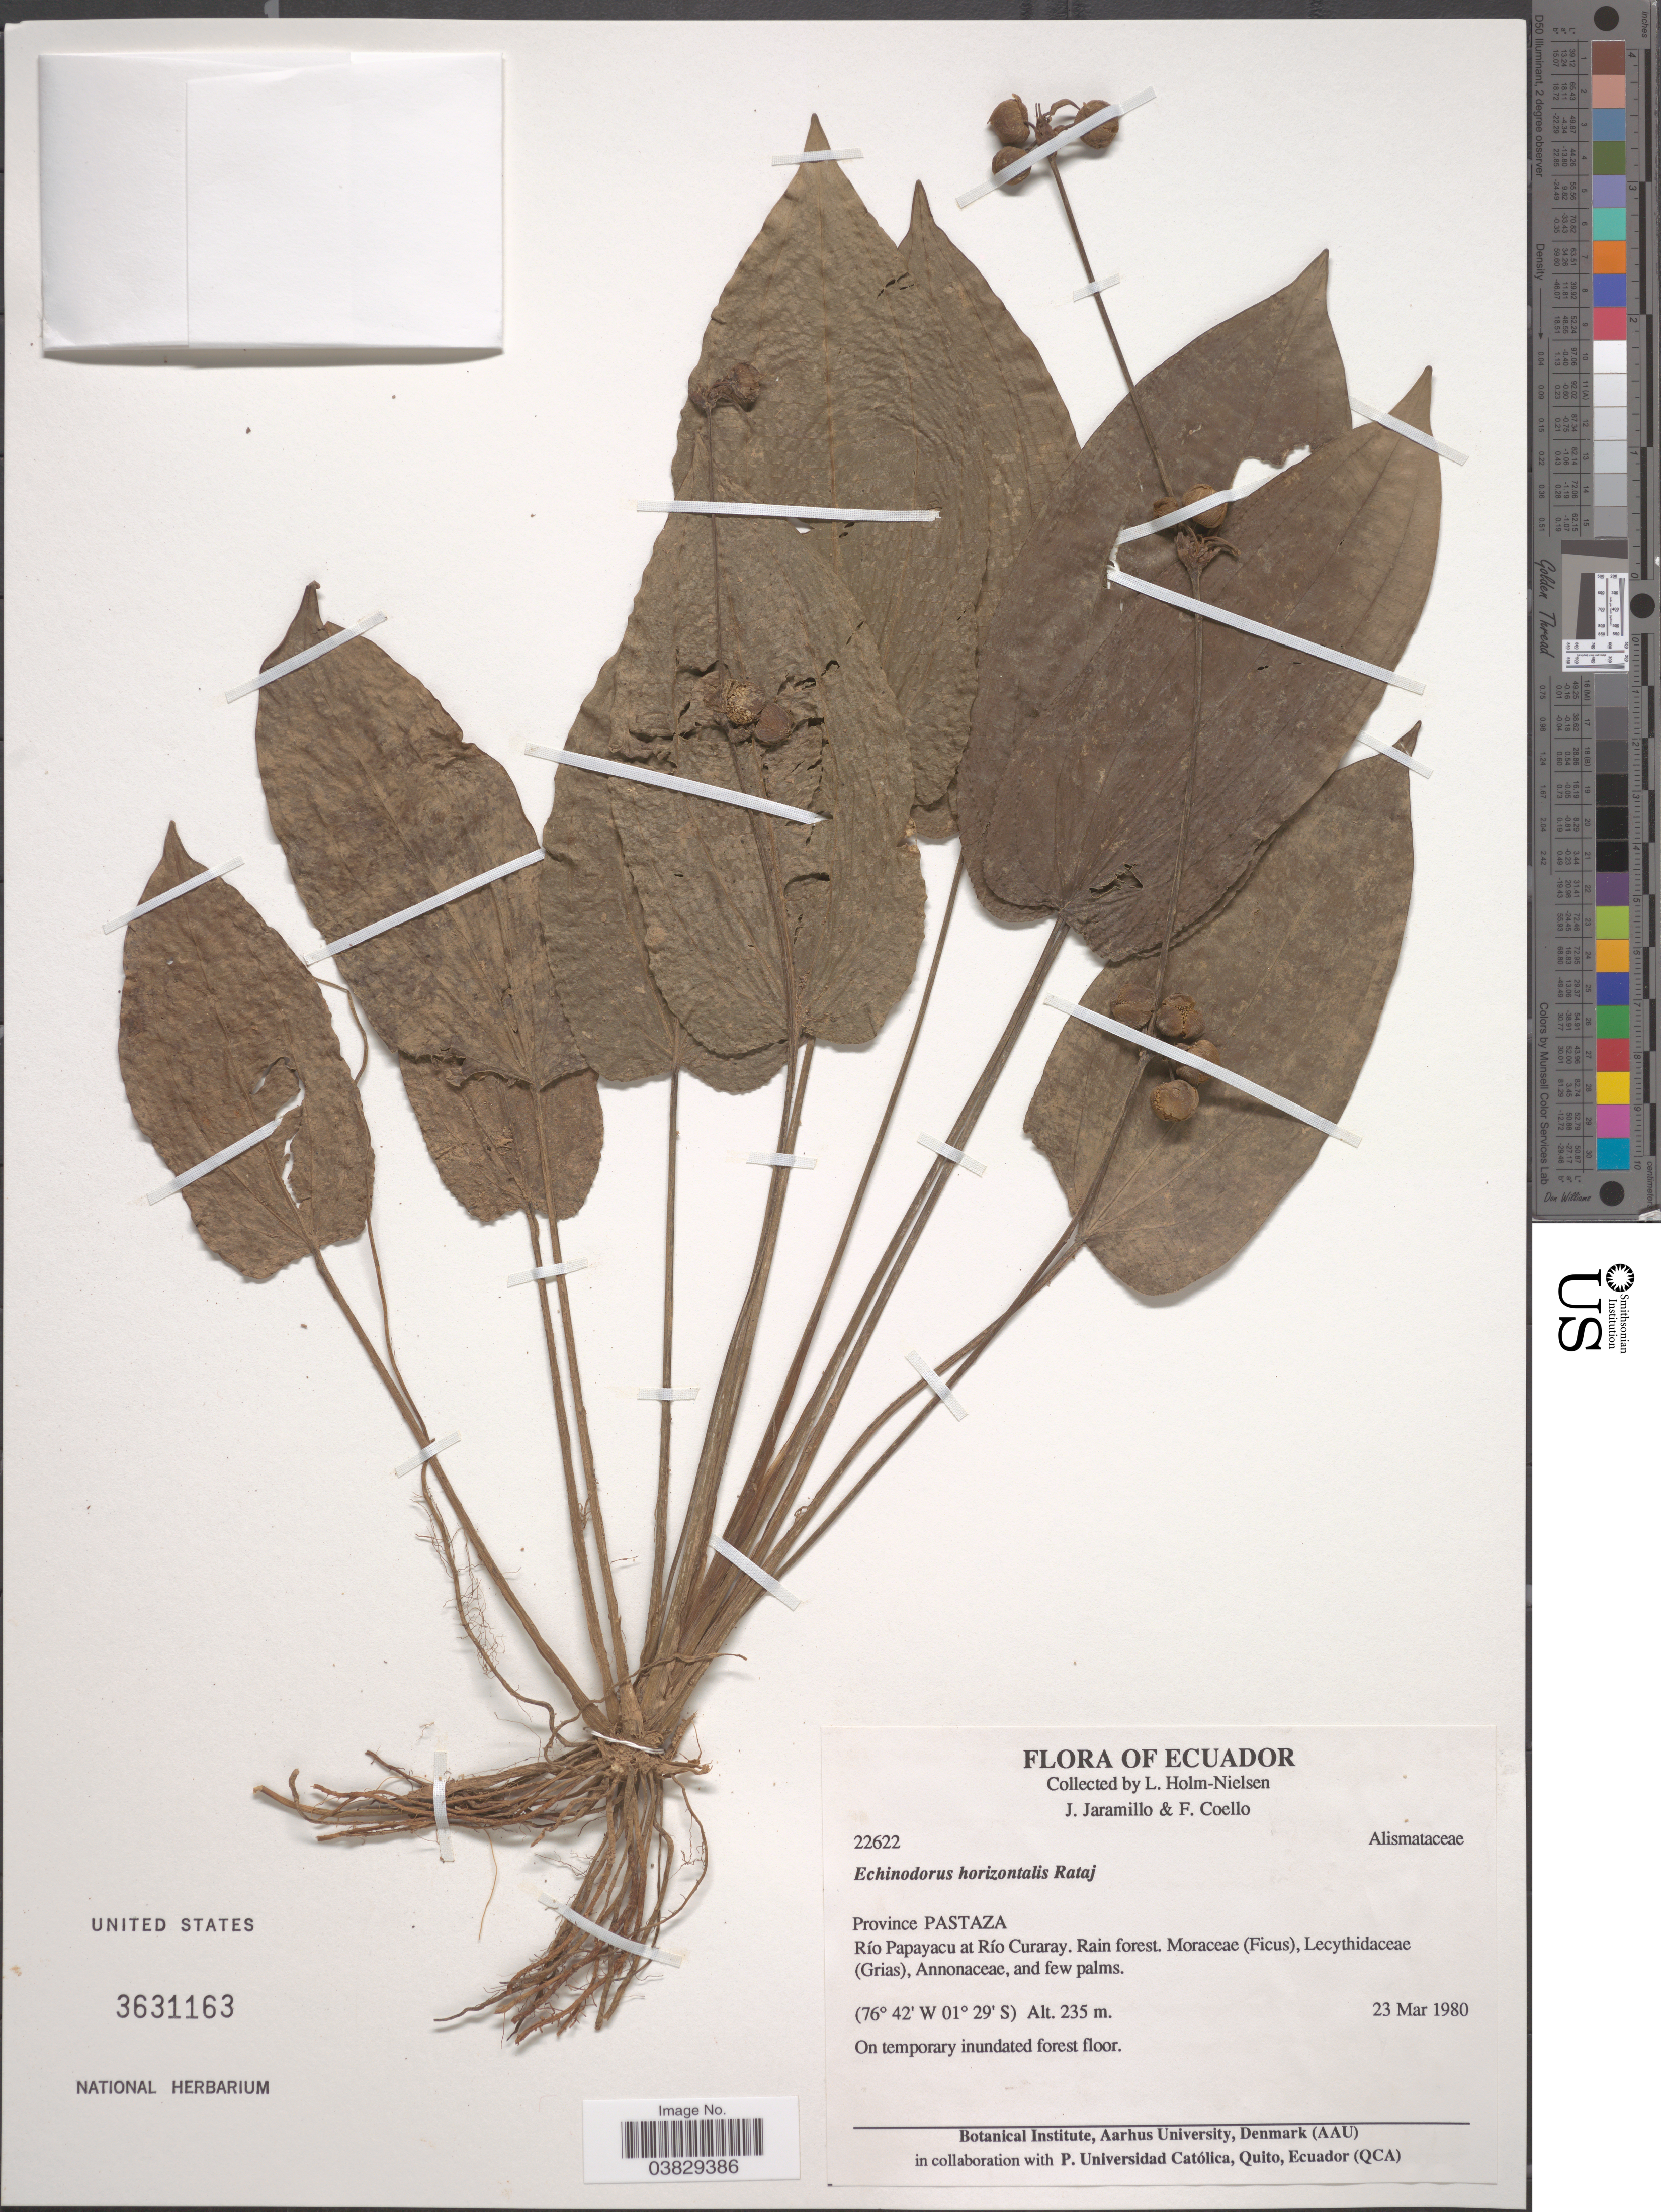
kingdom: Plantae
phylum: Tracheophyta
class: Liliopsida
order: Alismatales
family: Alismataceae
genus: Echinodorus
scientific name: Echinodorus horizontalis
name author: Rataj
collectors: L. B. Holm-Nielsen, J. Jaramillo & F. Coello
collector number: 22622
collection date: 1980-03-23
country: Ecuador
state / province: Pastaza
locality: Río Papayacu at Río Cararay.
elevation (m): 235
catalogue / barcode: US 3631163